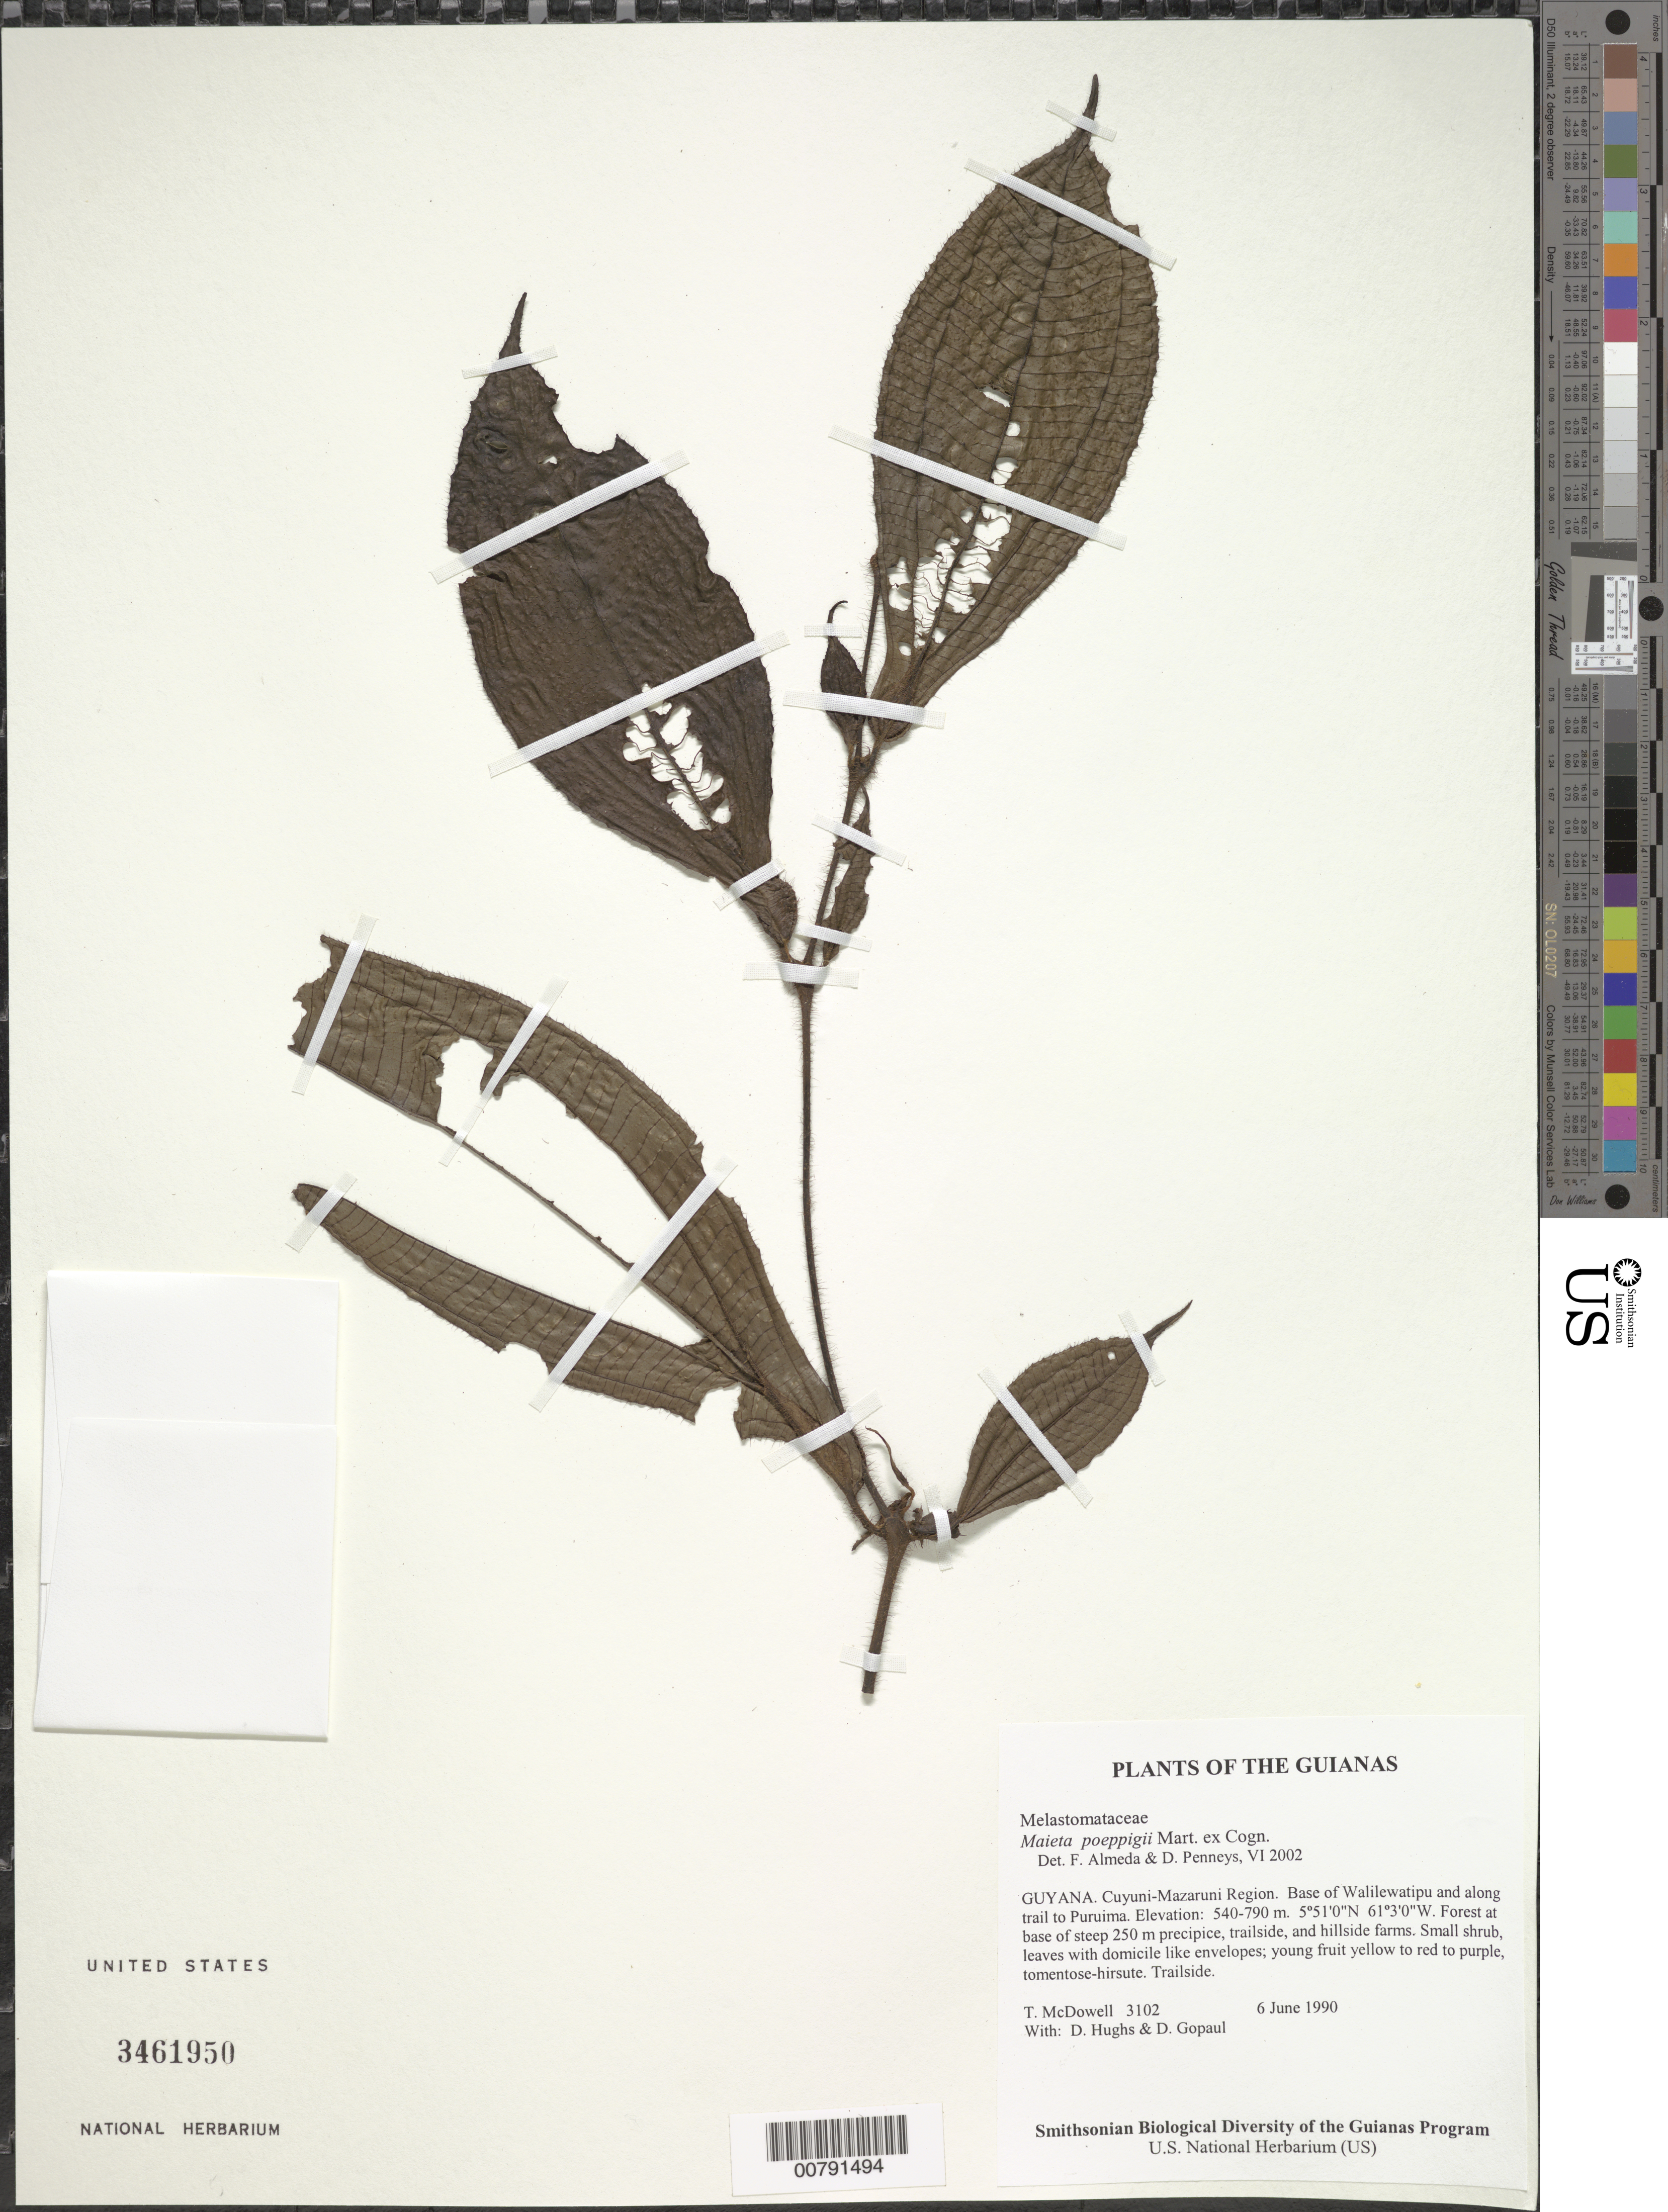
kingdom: Plantae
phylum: Tracheophyta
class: Magnoliopsida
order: Myrtales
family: Melastomataceae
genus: Maieta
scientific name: Maieta poeppigii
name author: Mart. ex Cogn.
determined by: Almeda, F.; Penneys, D. S.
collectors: T. McDowell, D. Hughs & D. Gopaul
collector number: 3102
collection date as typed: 6 June 1990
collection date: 1990-06-06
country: Guyana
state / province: Cuyuni-Mazaruni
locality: Base of Walilewatipu and along trail to Paruima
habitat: Forest at base of steep 250 m precipice, trailside, and hillside farms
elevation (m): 540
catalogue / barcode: US 3461950